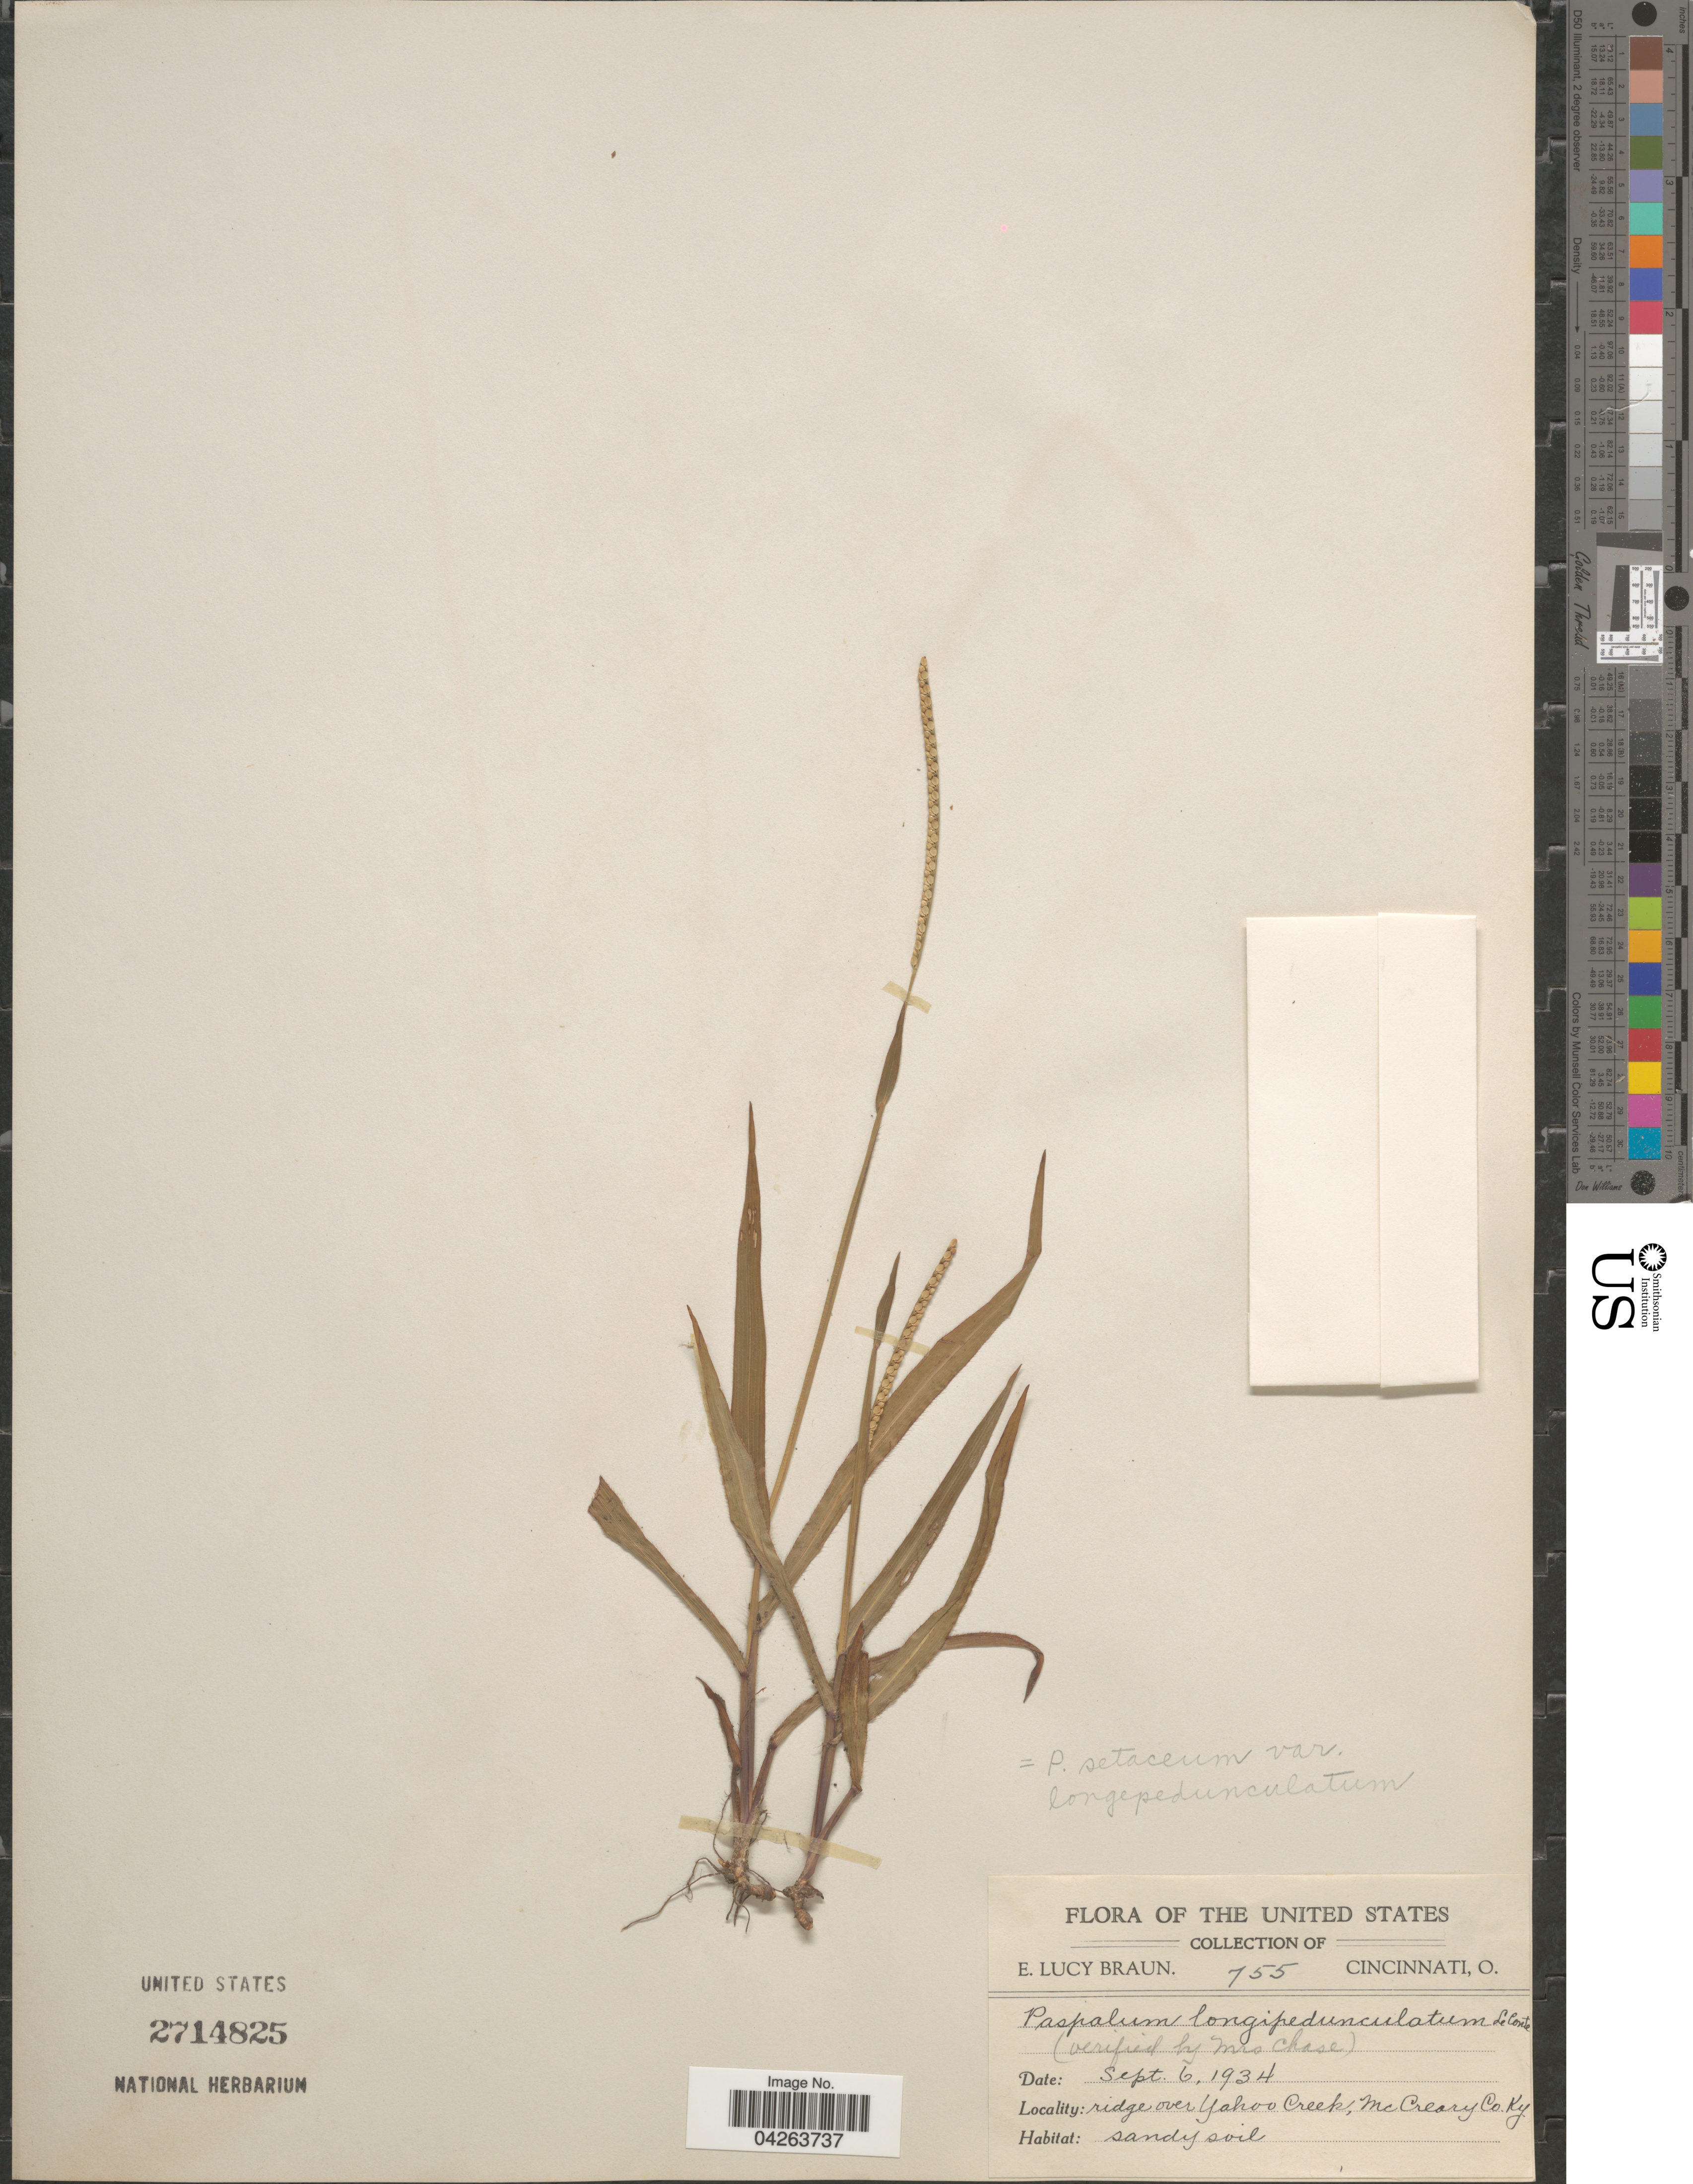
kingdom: Plantae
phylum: Tracheophyta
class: Liliopsida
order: Poales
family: Poaceae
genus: Paspalum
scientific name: Paspalum setaceum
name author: Michx.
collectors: E. L. Braun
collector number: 755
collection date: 1934-09-06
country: United States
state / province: Kentucky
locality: Ridge over Yahoo Creek, McCreary Co.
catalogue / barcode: US 2714825